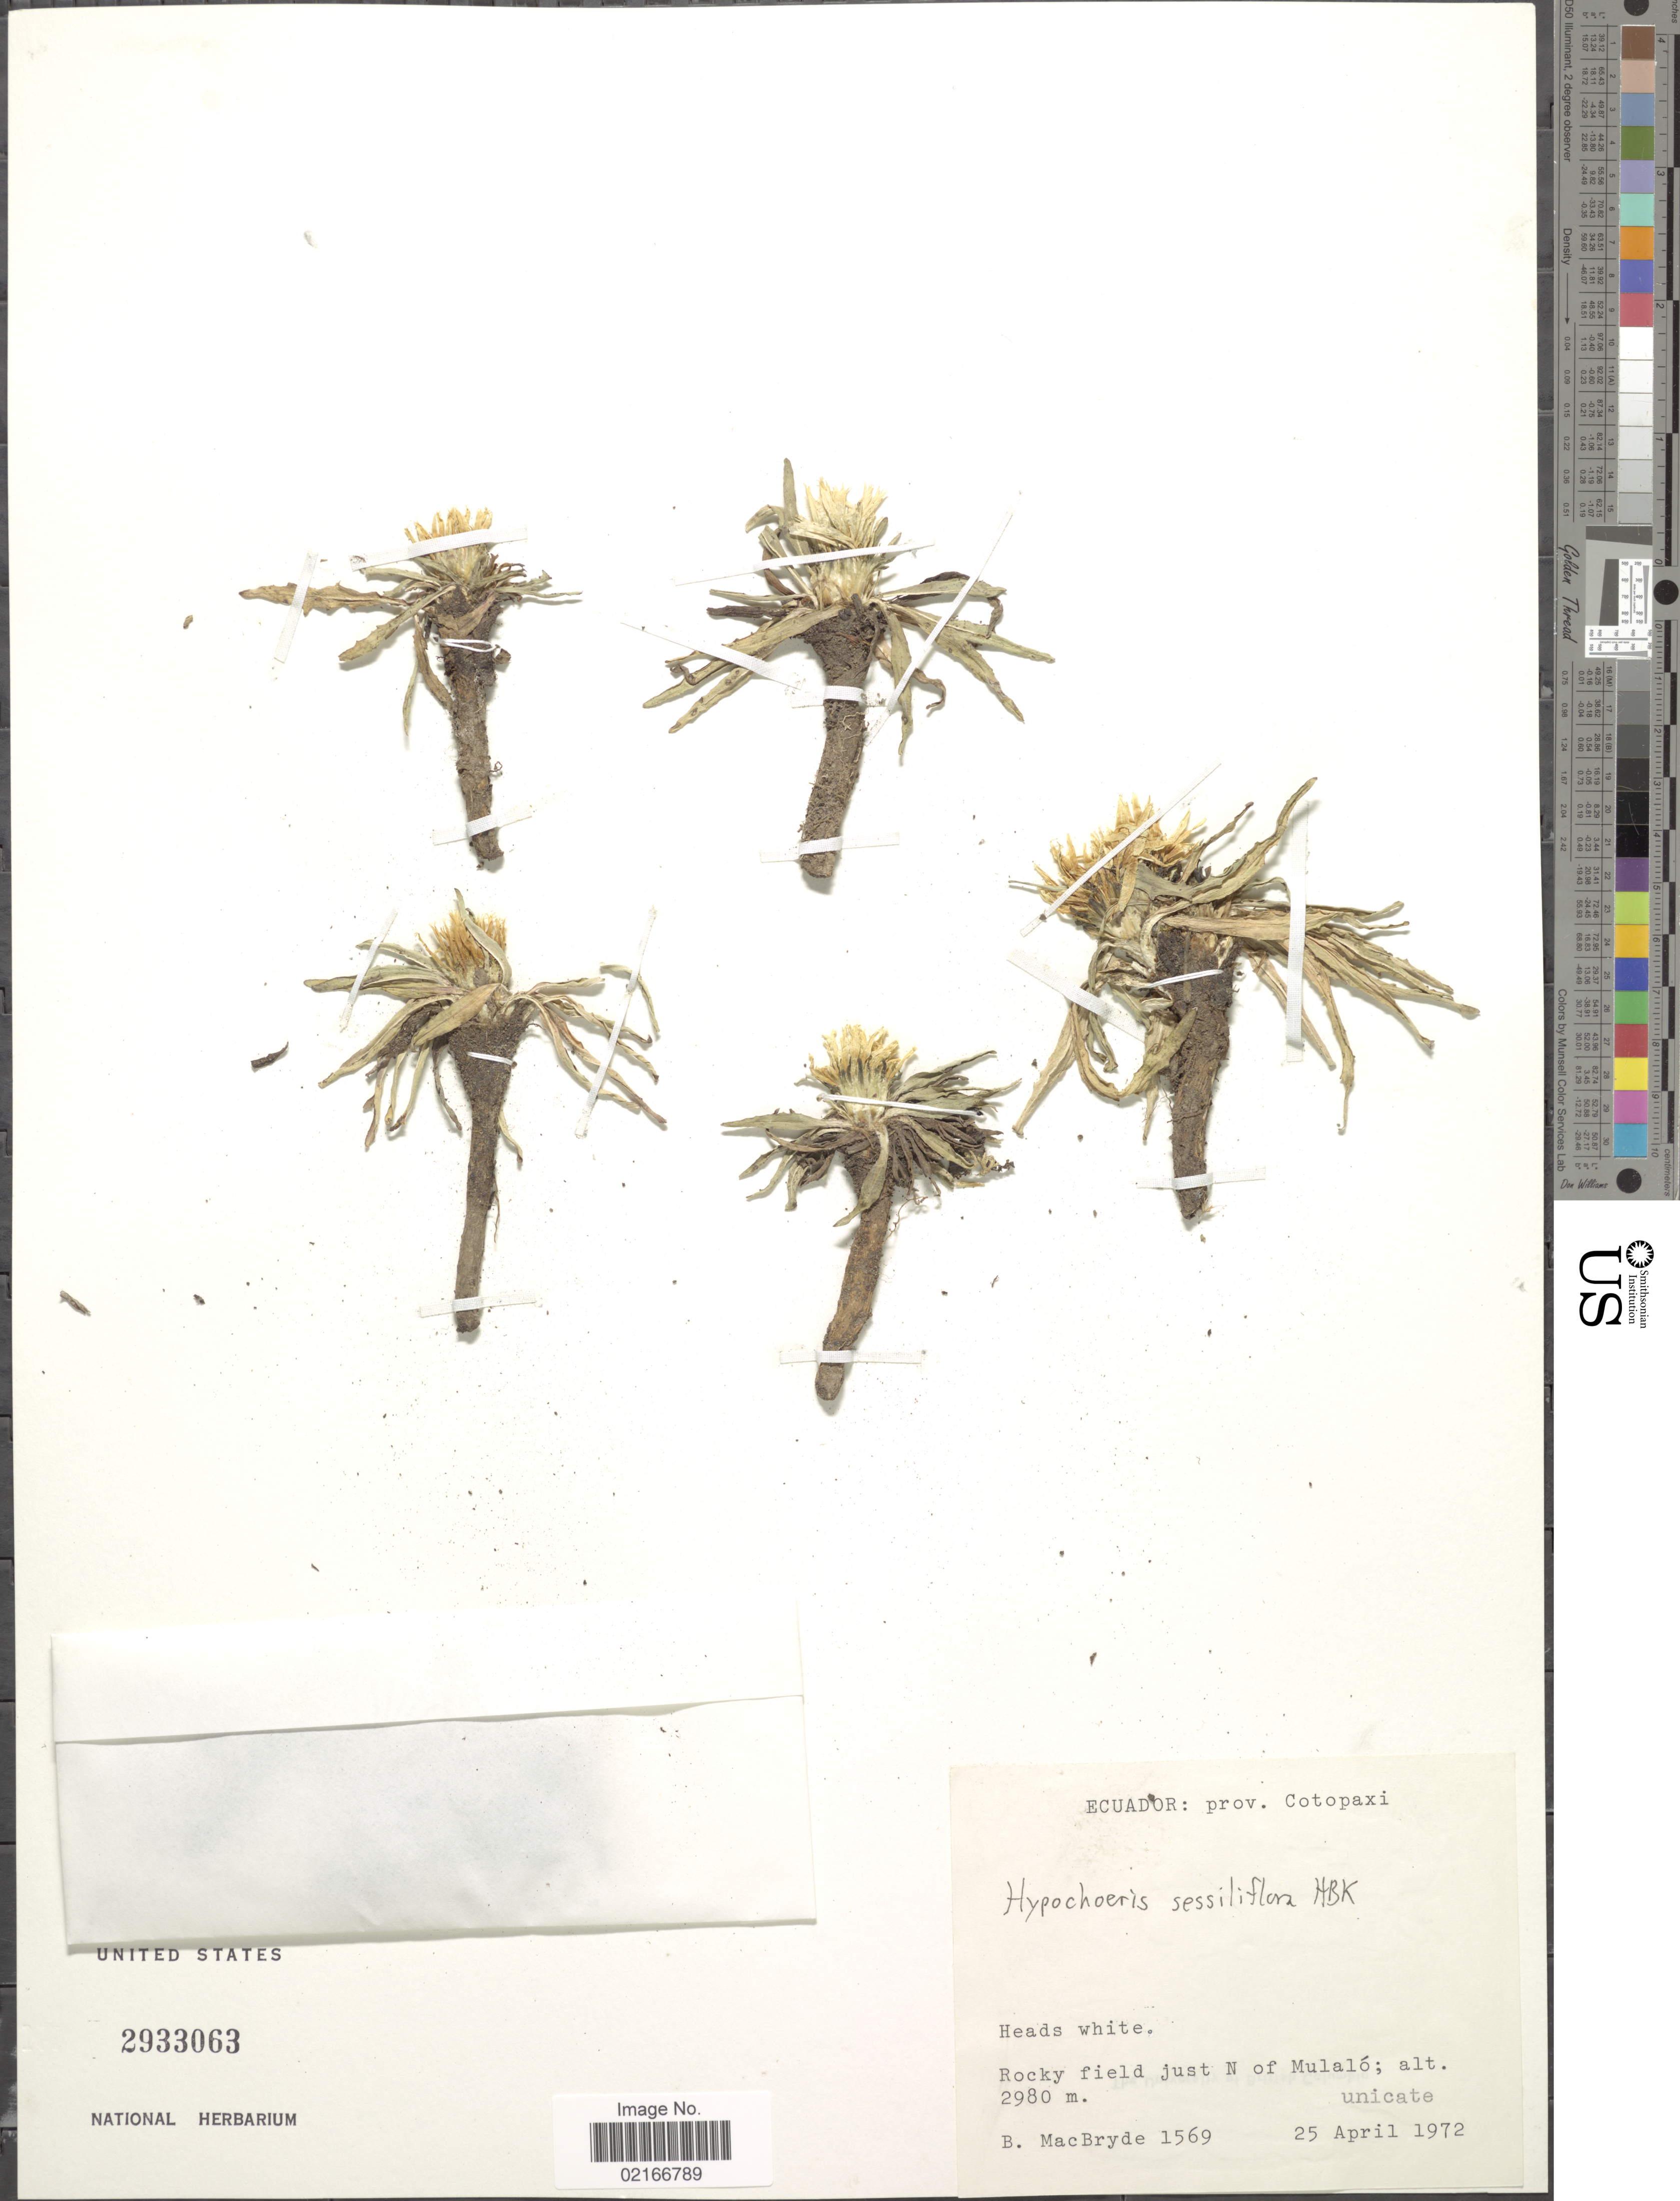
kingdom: Plantae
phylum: Tracheophyta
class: Magnoliopsida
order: Asterales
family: Asteraceae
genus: Hypochaeris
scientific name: Hypochaeris sessiflora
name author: Kunth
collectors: B. MacBryde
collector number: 1569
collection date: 1972-04-25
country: Ecuador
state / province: Cotopaxi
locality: Just N of Mulaló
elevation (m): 2980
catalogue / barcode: US 2933063